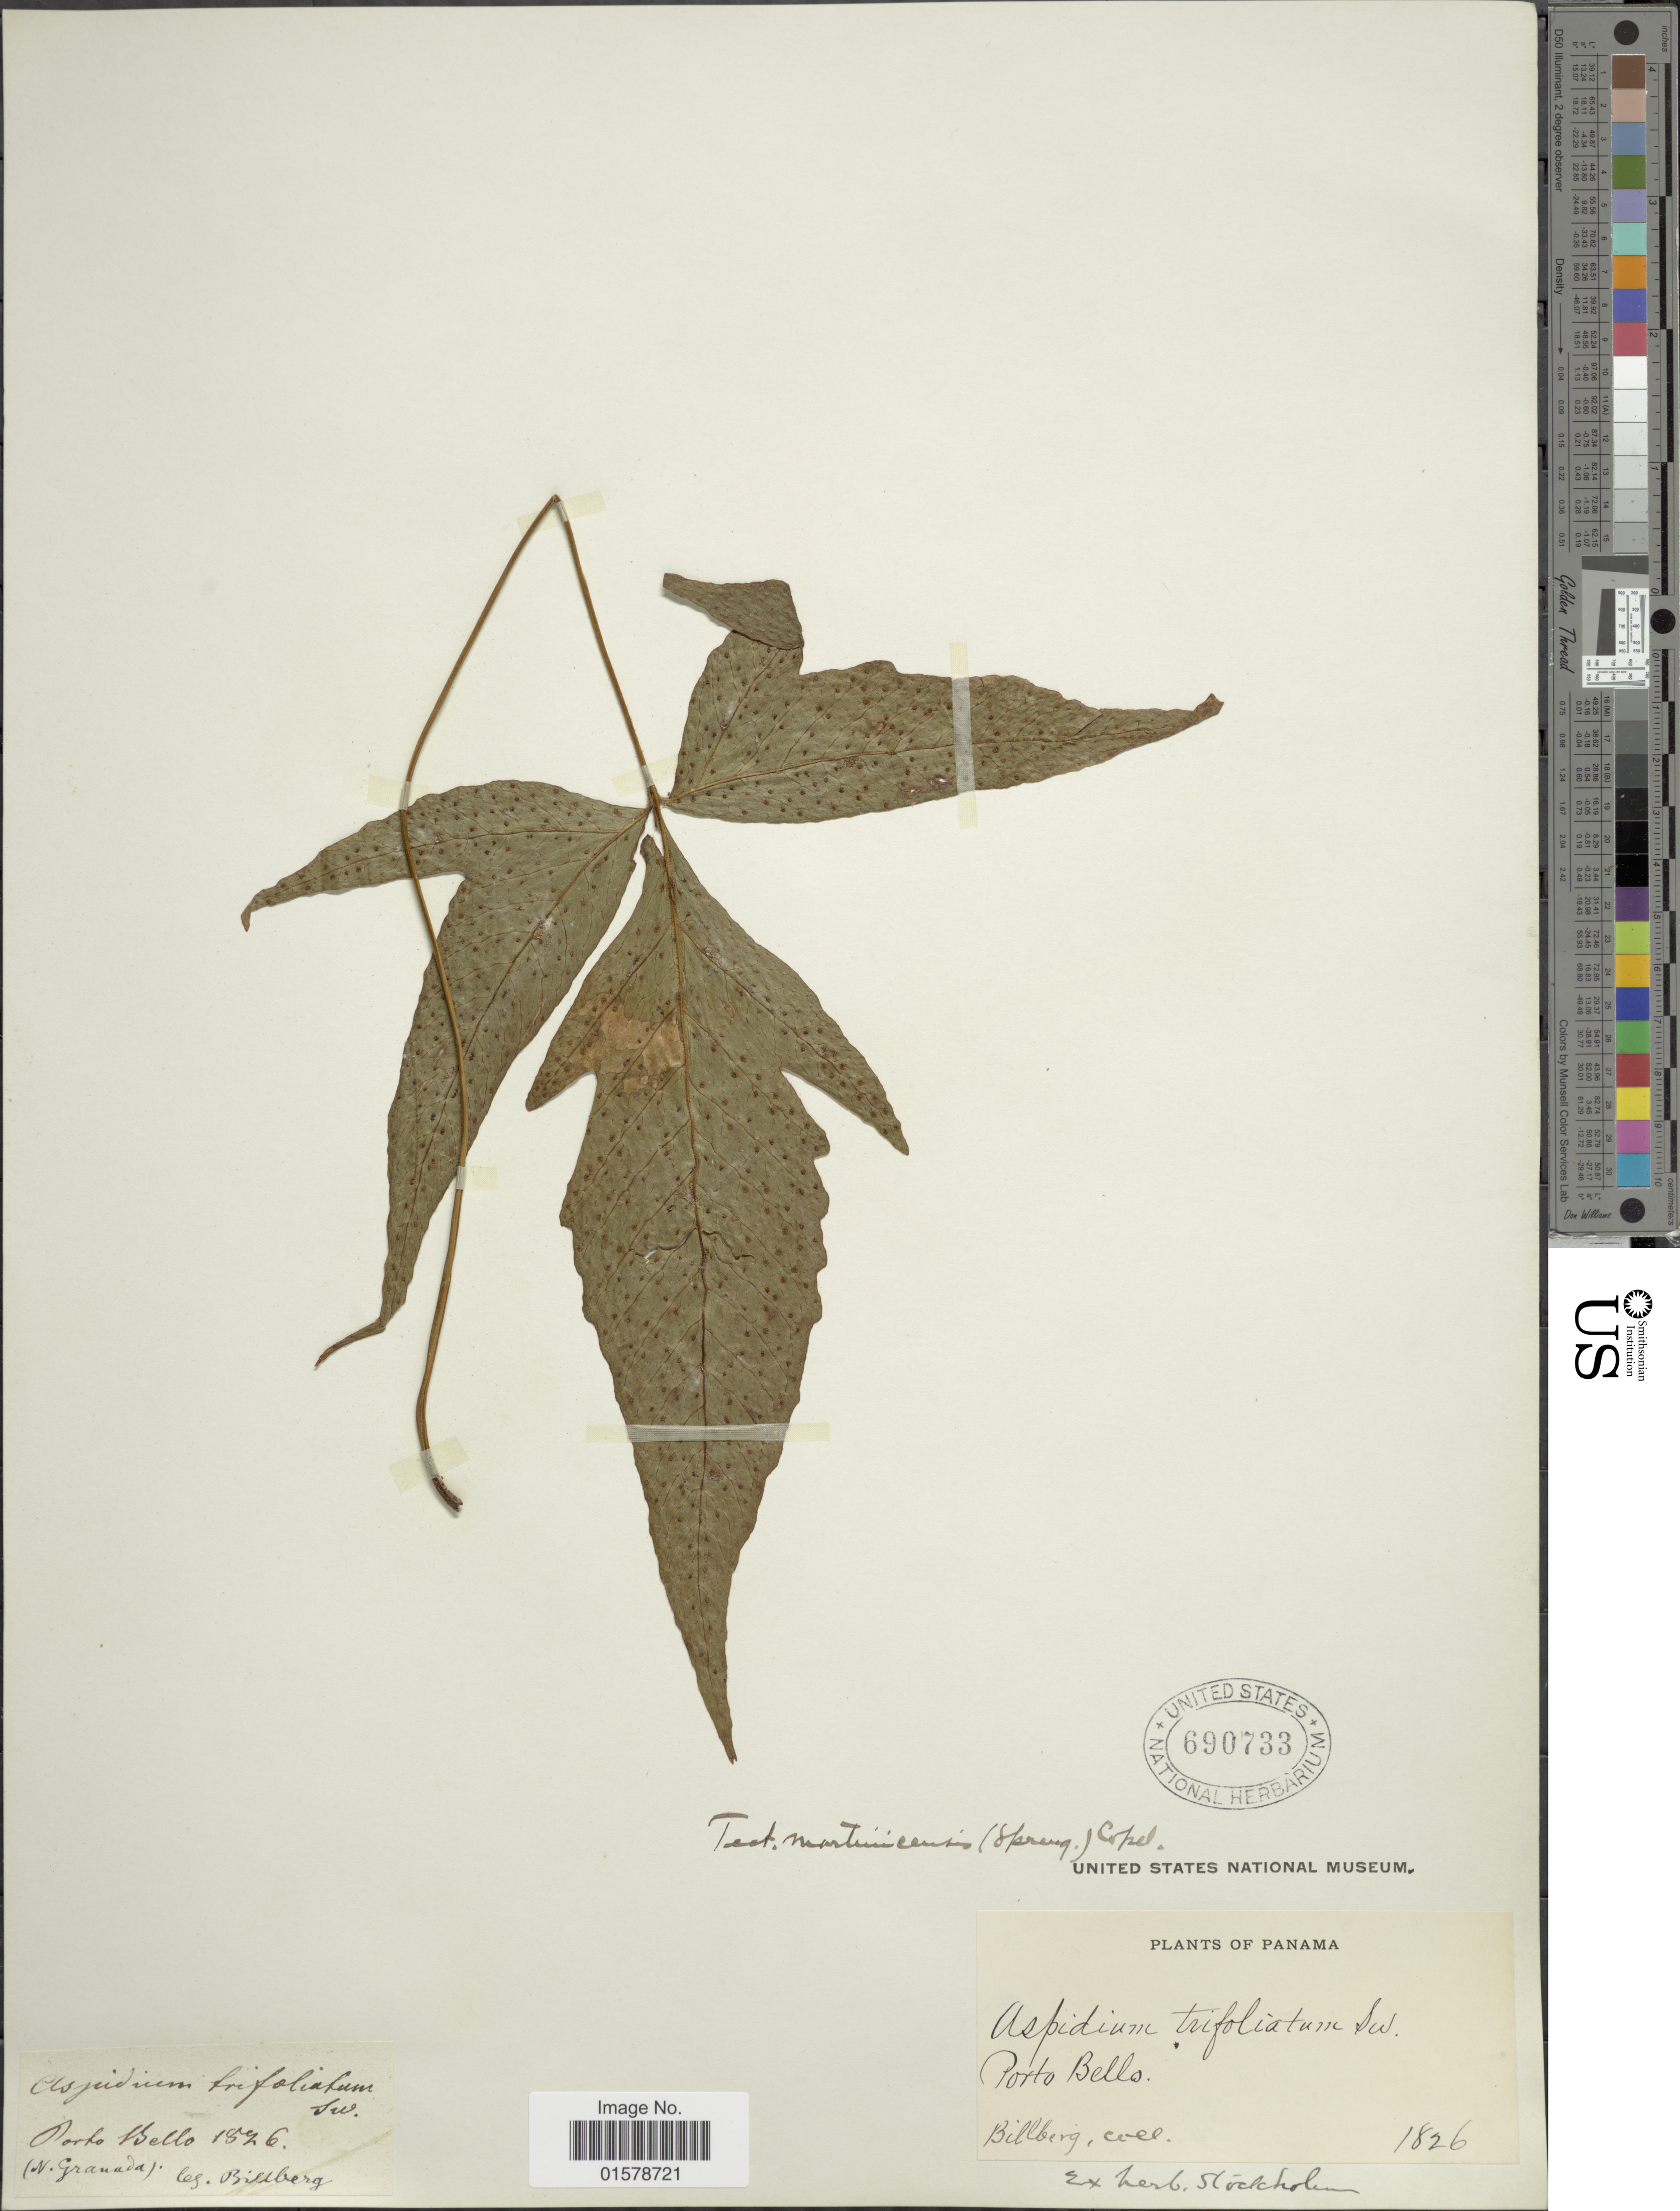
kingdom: Plantae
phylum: Tracheophyta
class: Polypodiopsida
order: Polypodiales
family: Tectariaceae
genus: Tectaria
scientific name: Tectaria pilosa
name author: (Fée) Maxon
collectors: Billberg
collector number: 1826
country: Panama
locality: Panama, Porto Bello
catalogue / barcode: US 690733